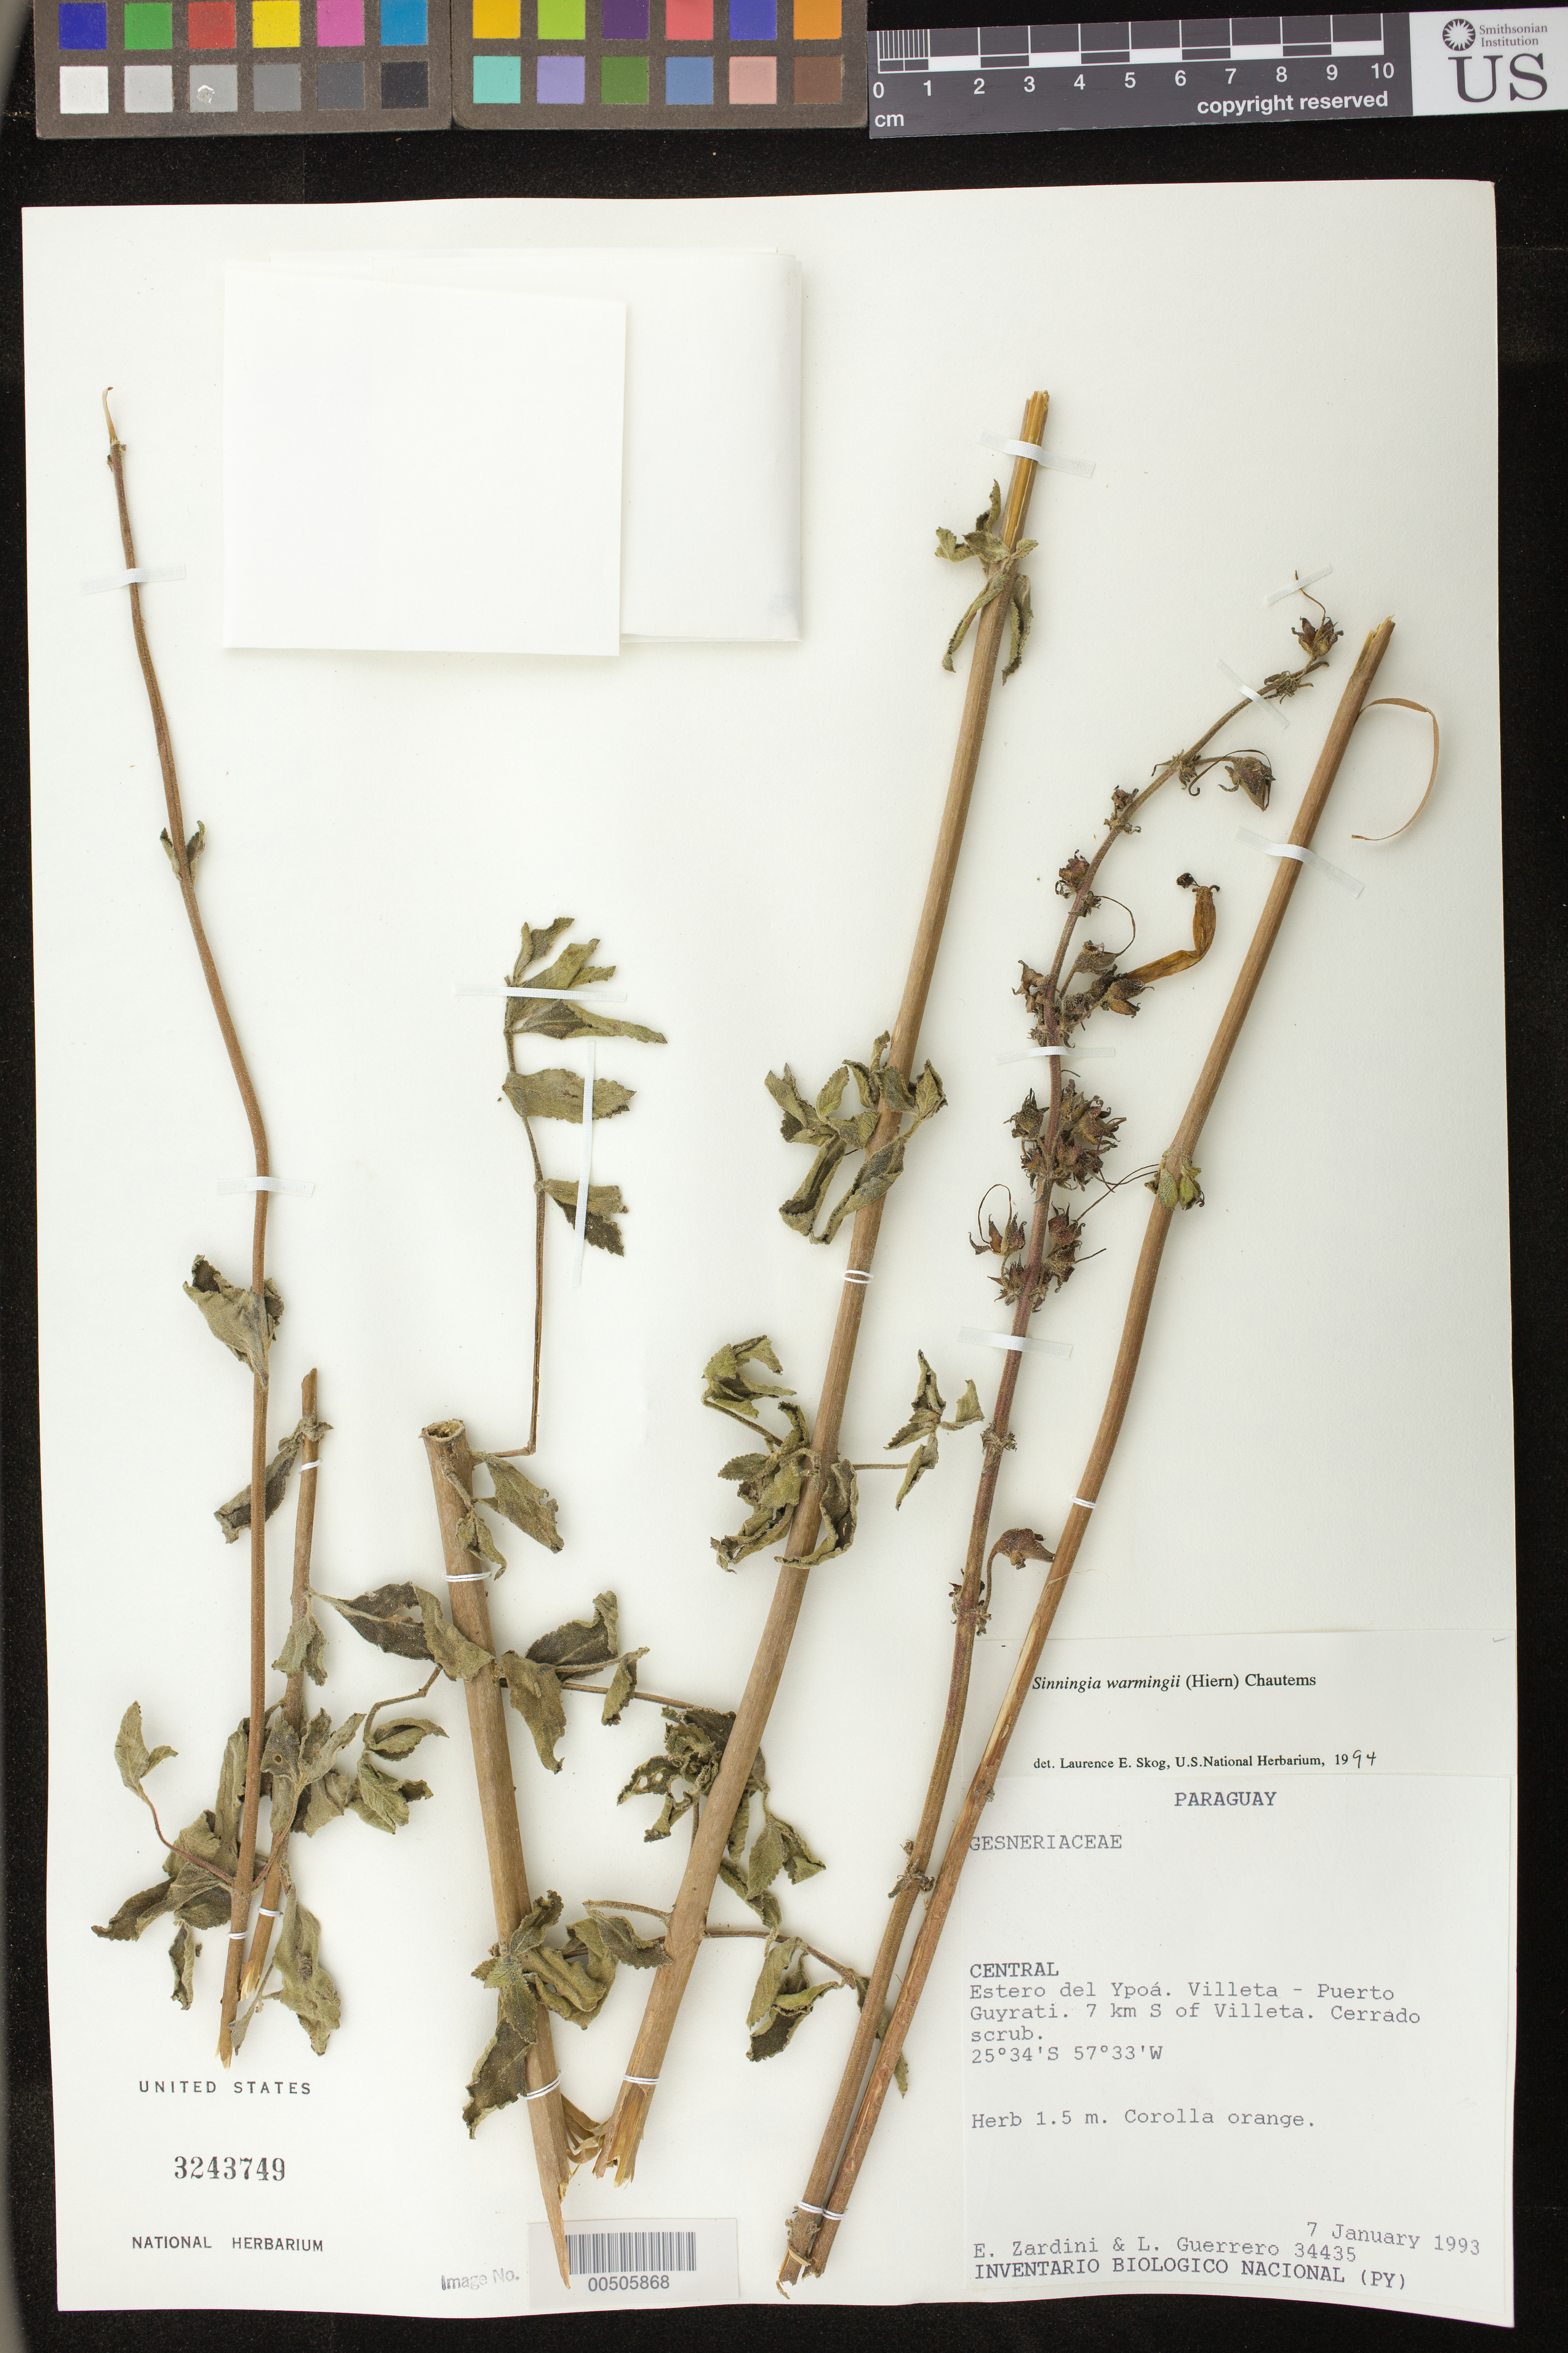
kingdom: Plantae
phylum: Tracheophyta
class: Magnoliopsida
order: Lamiales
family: Gesneriaceae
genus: Sinningia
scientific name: Sinningia warmingii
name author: (Hiern) Chautems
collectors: E. M. Zardini & L. Guerrero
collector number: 34435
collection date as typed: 07 Jan 1993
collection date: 1993-01-07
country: Paraguay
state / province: Central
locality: Ypoa, Villeta - Puerto Guyrati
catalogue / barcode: US 3243749